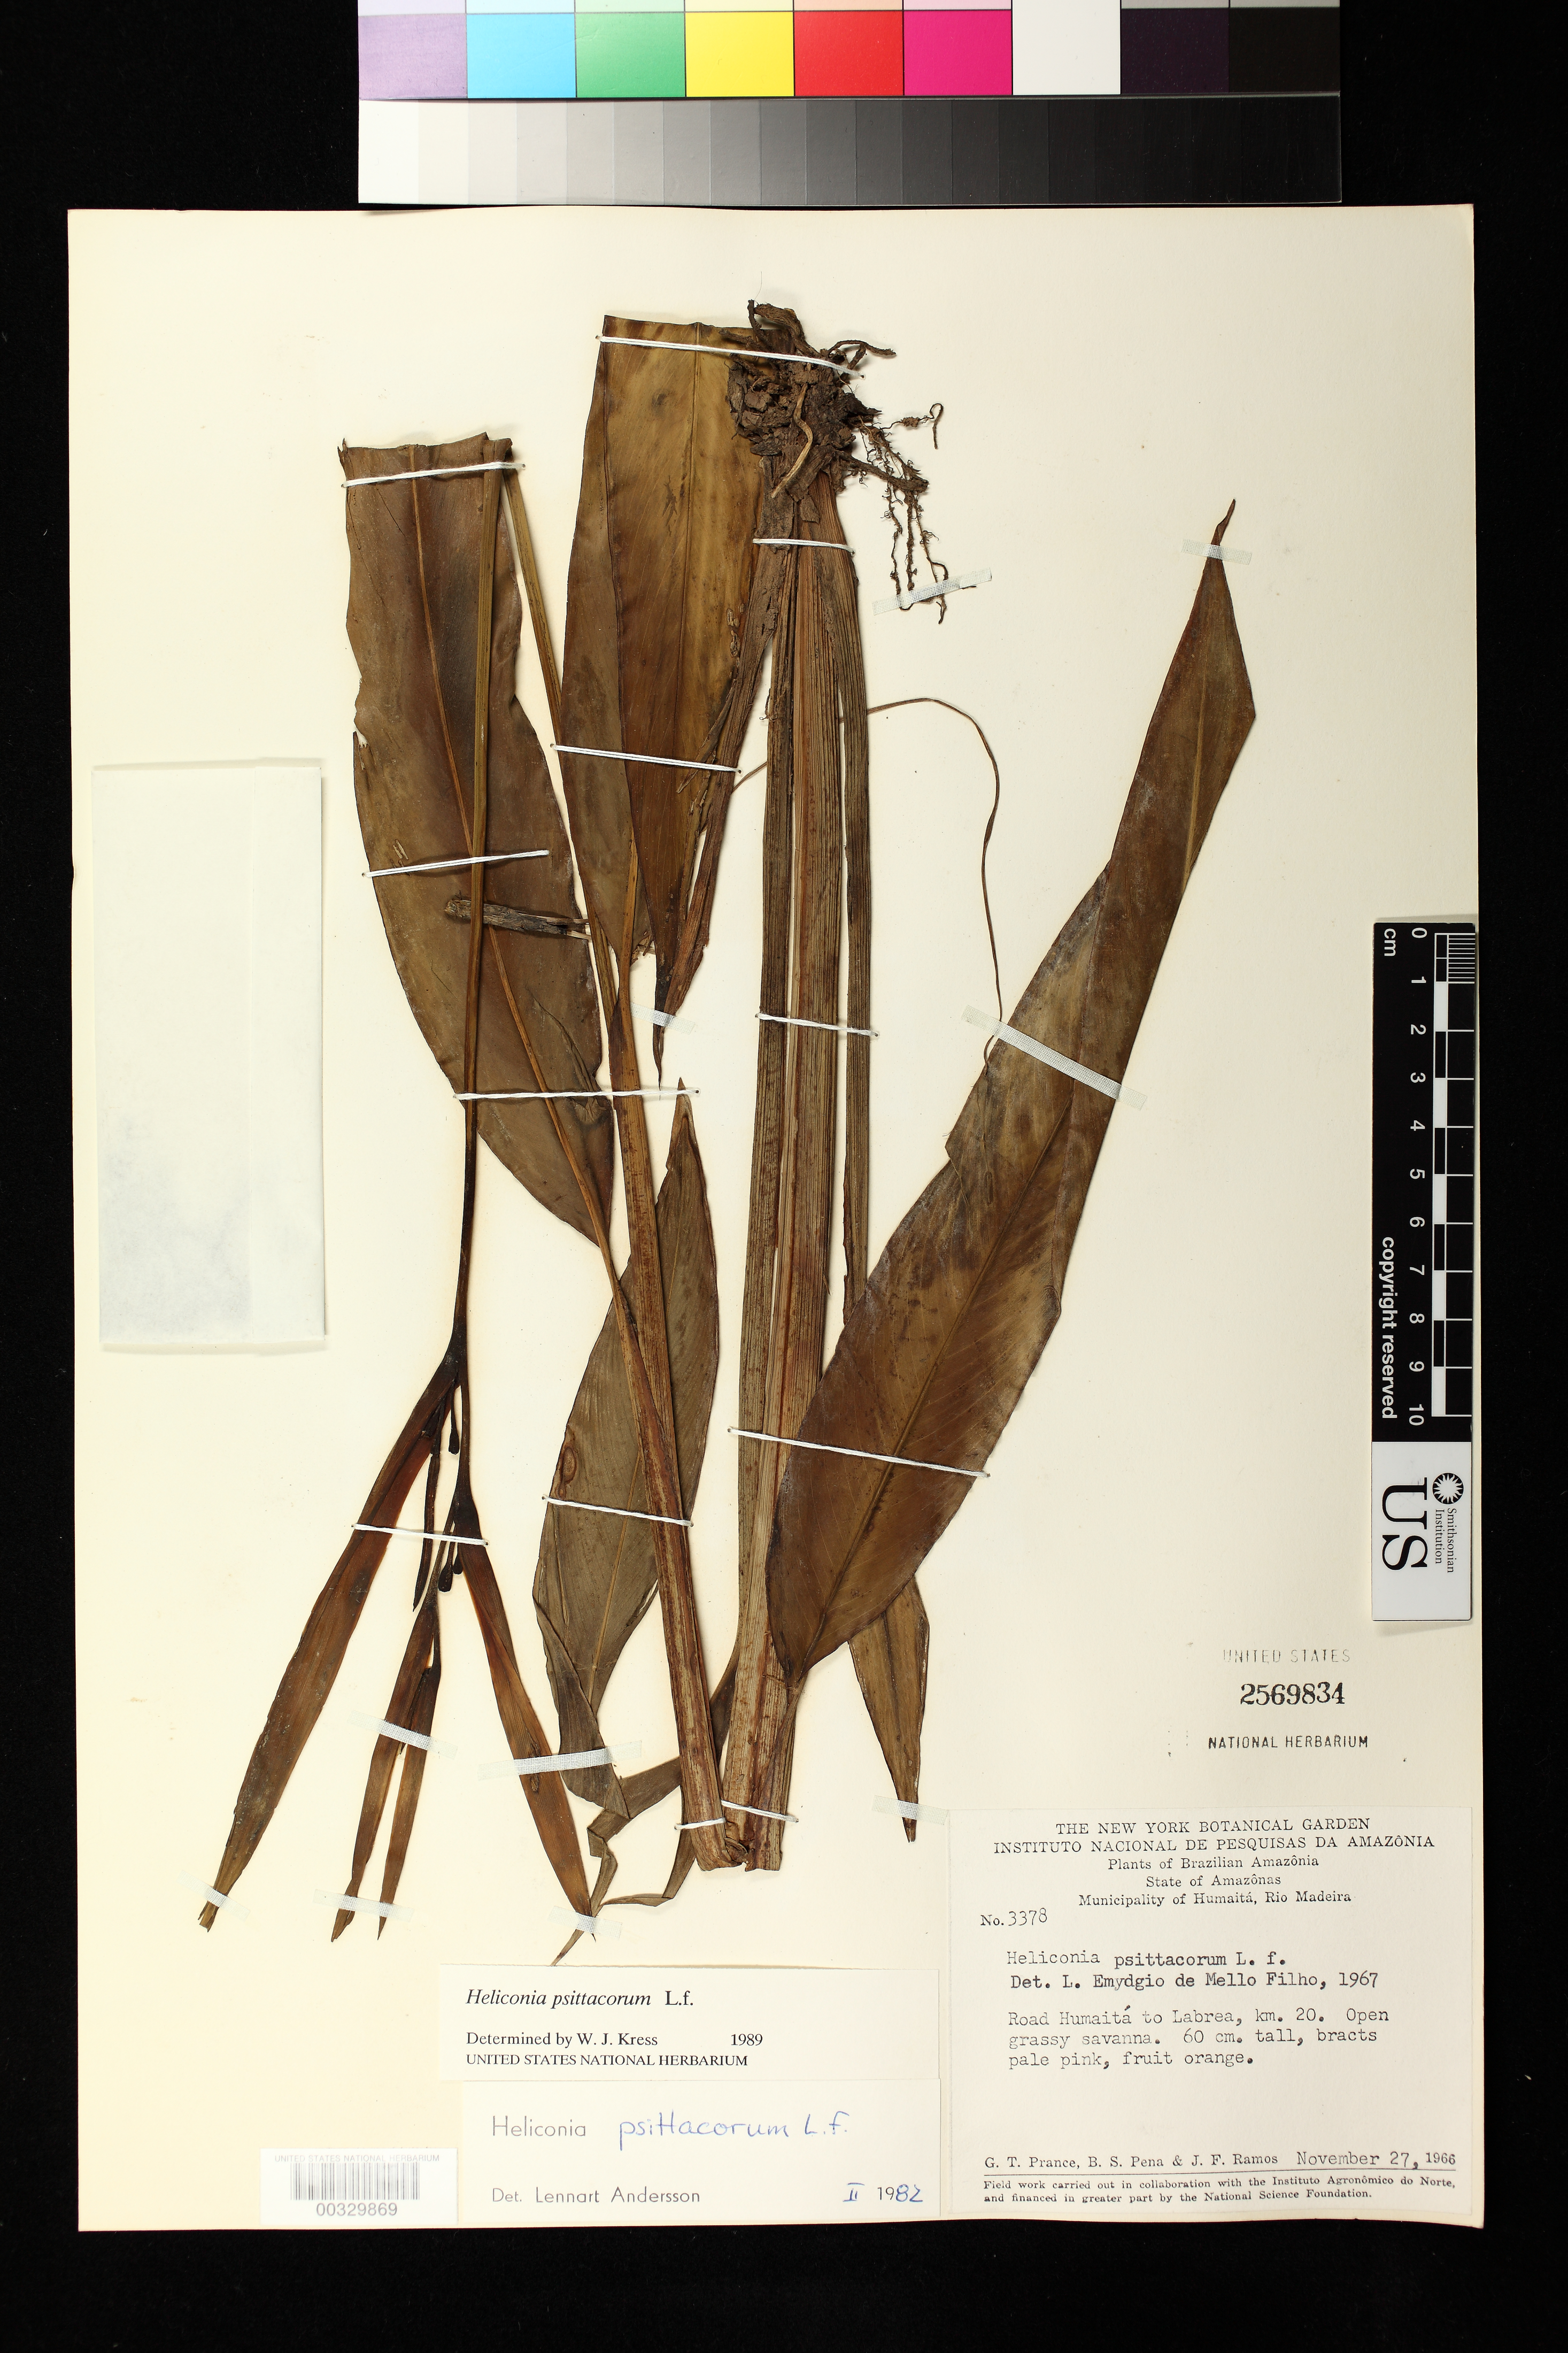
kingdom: Plantae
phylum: Tracheophyta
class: Liliopsida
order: Zingiberales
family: Heliconiaceae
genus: Heliconia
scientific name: Heliconia psittacorum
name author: L. f.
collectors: G. T. Prance, B. S. Pena & J. F. Ramos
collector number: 3378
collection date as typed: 27 Nov 1966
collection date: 1966-11-27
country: Brazil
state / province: Amazonas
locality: Mun of humaita, rio madeira, road humaita to labrea, km 20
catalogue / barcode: US 2569834